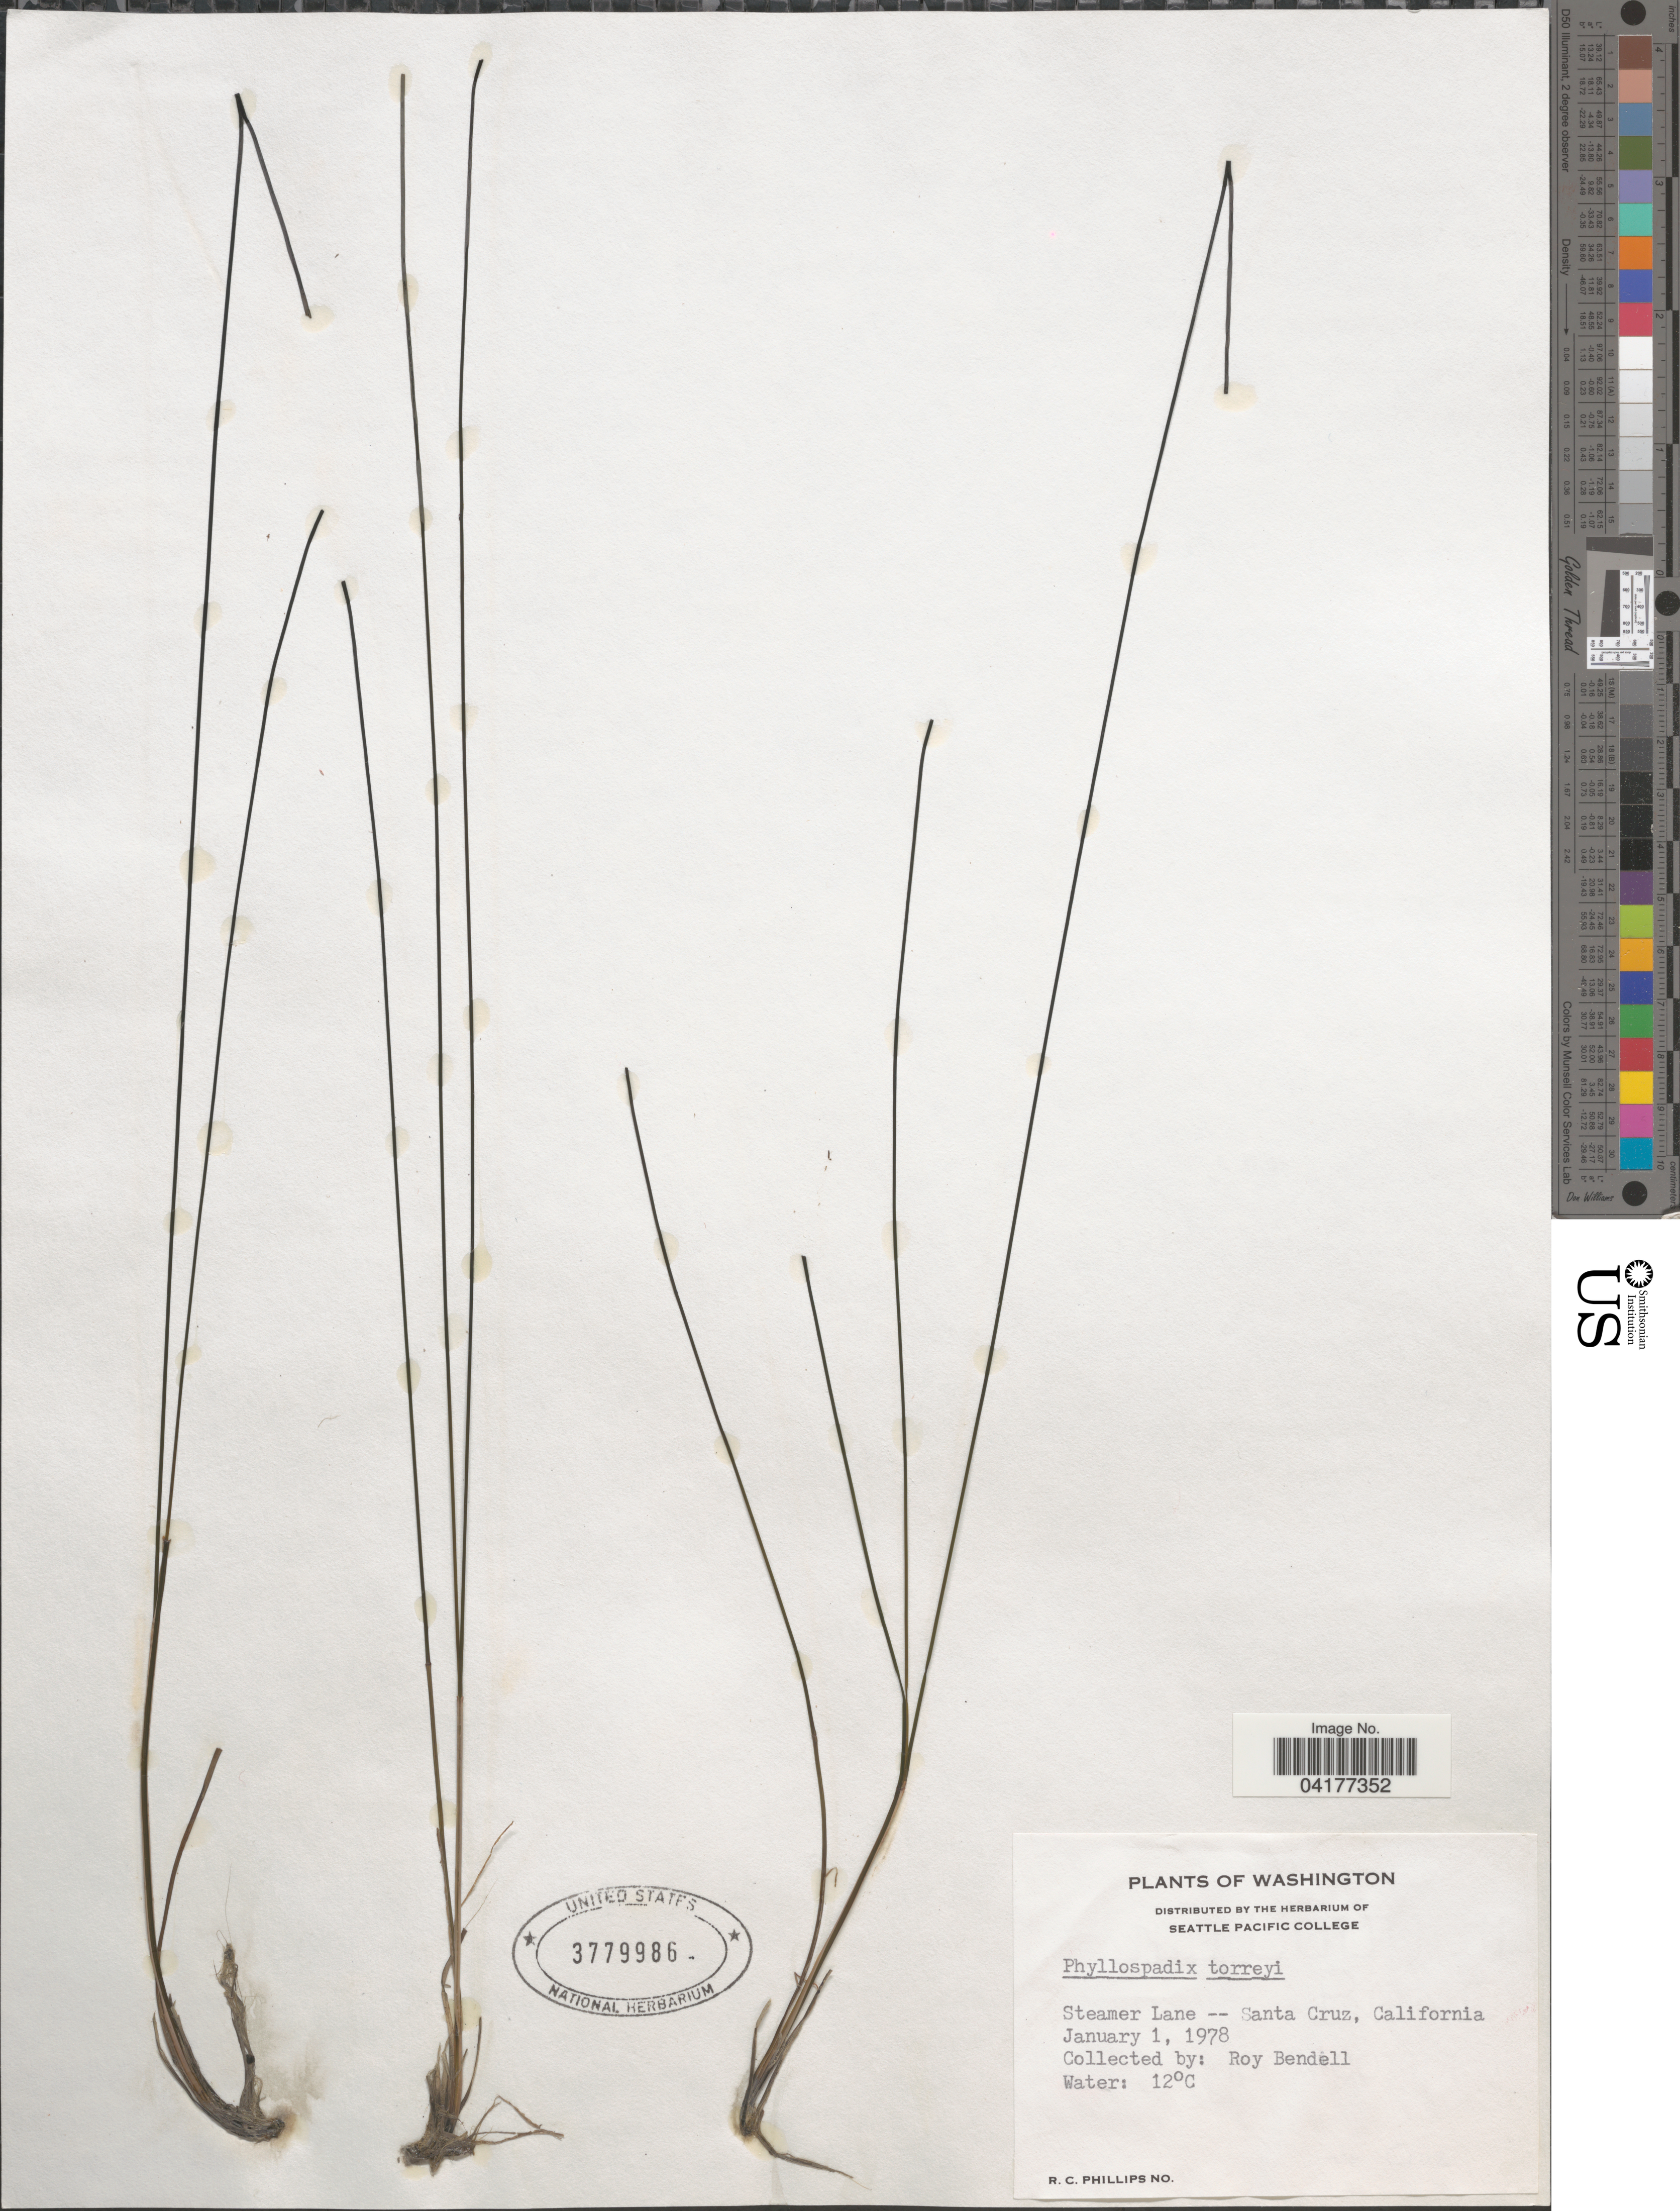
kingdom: Plantae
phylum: Tracheophyta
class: Liliopsida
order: Alismatales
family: Zosteraceae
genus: Phyllospadix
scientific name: Phyllospadix torreyi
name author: S. Watson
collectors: R. Bendell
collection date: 1978-01-01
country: United States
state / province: California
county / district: Santa Cruz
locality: Steamer Lane -- Santa Cruz.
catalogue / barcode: US 3779986